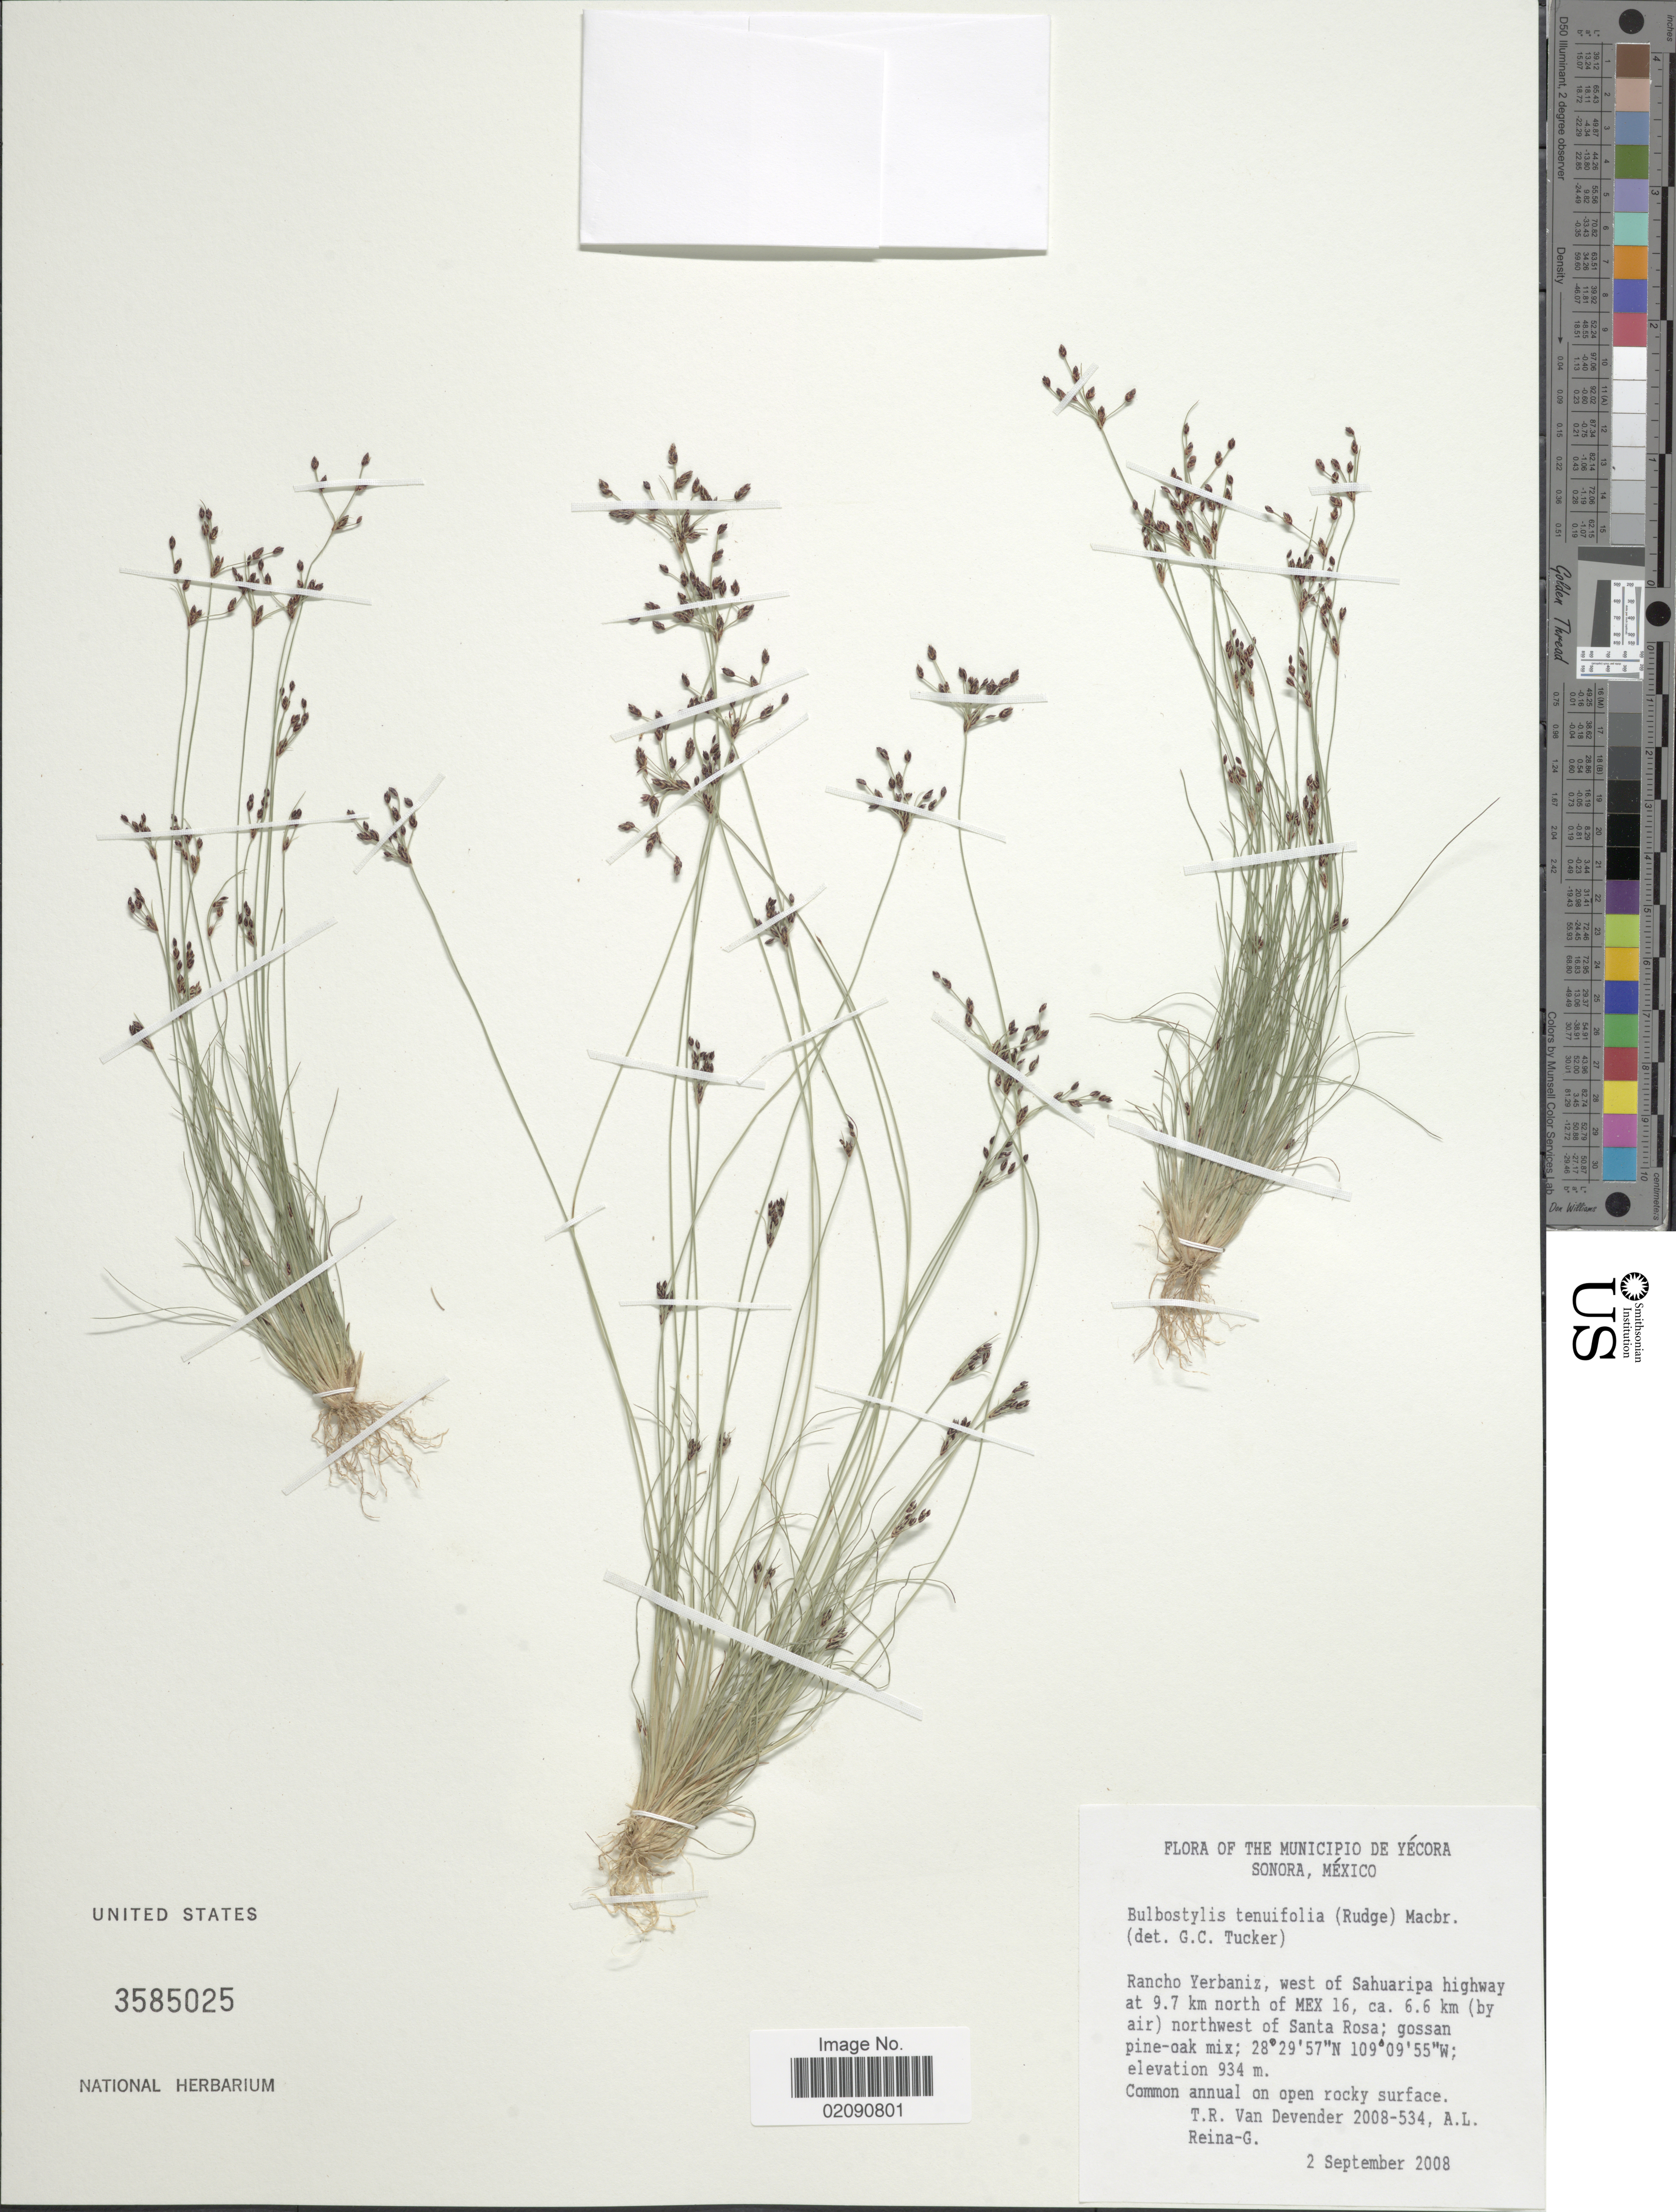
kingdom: Plantae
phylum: Tracheophyta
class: Liliopsida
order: Poales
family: Cyperaceae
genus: Bulbostylis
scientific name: Bulbostylis tenuifolia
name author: (Rudge) J.F. Macbr.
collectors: T. R. Van Devender & A. L. Reina G.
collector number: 2008-534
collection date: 2008-09-02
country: Mexico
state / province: Sonora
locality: The Municipio de Yecora, Rancho Yerbaniz, west of Sahuaripa highway at 9.7 km north of MEX 16, ca. 6.6 km (by air) northwest of Santa Rosa.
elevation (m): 934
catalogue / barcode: US 3585025